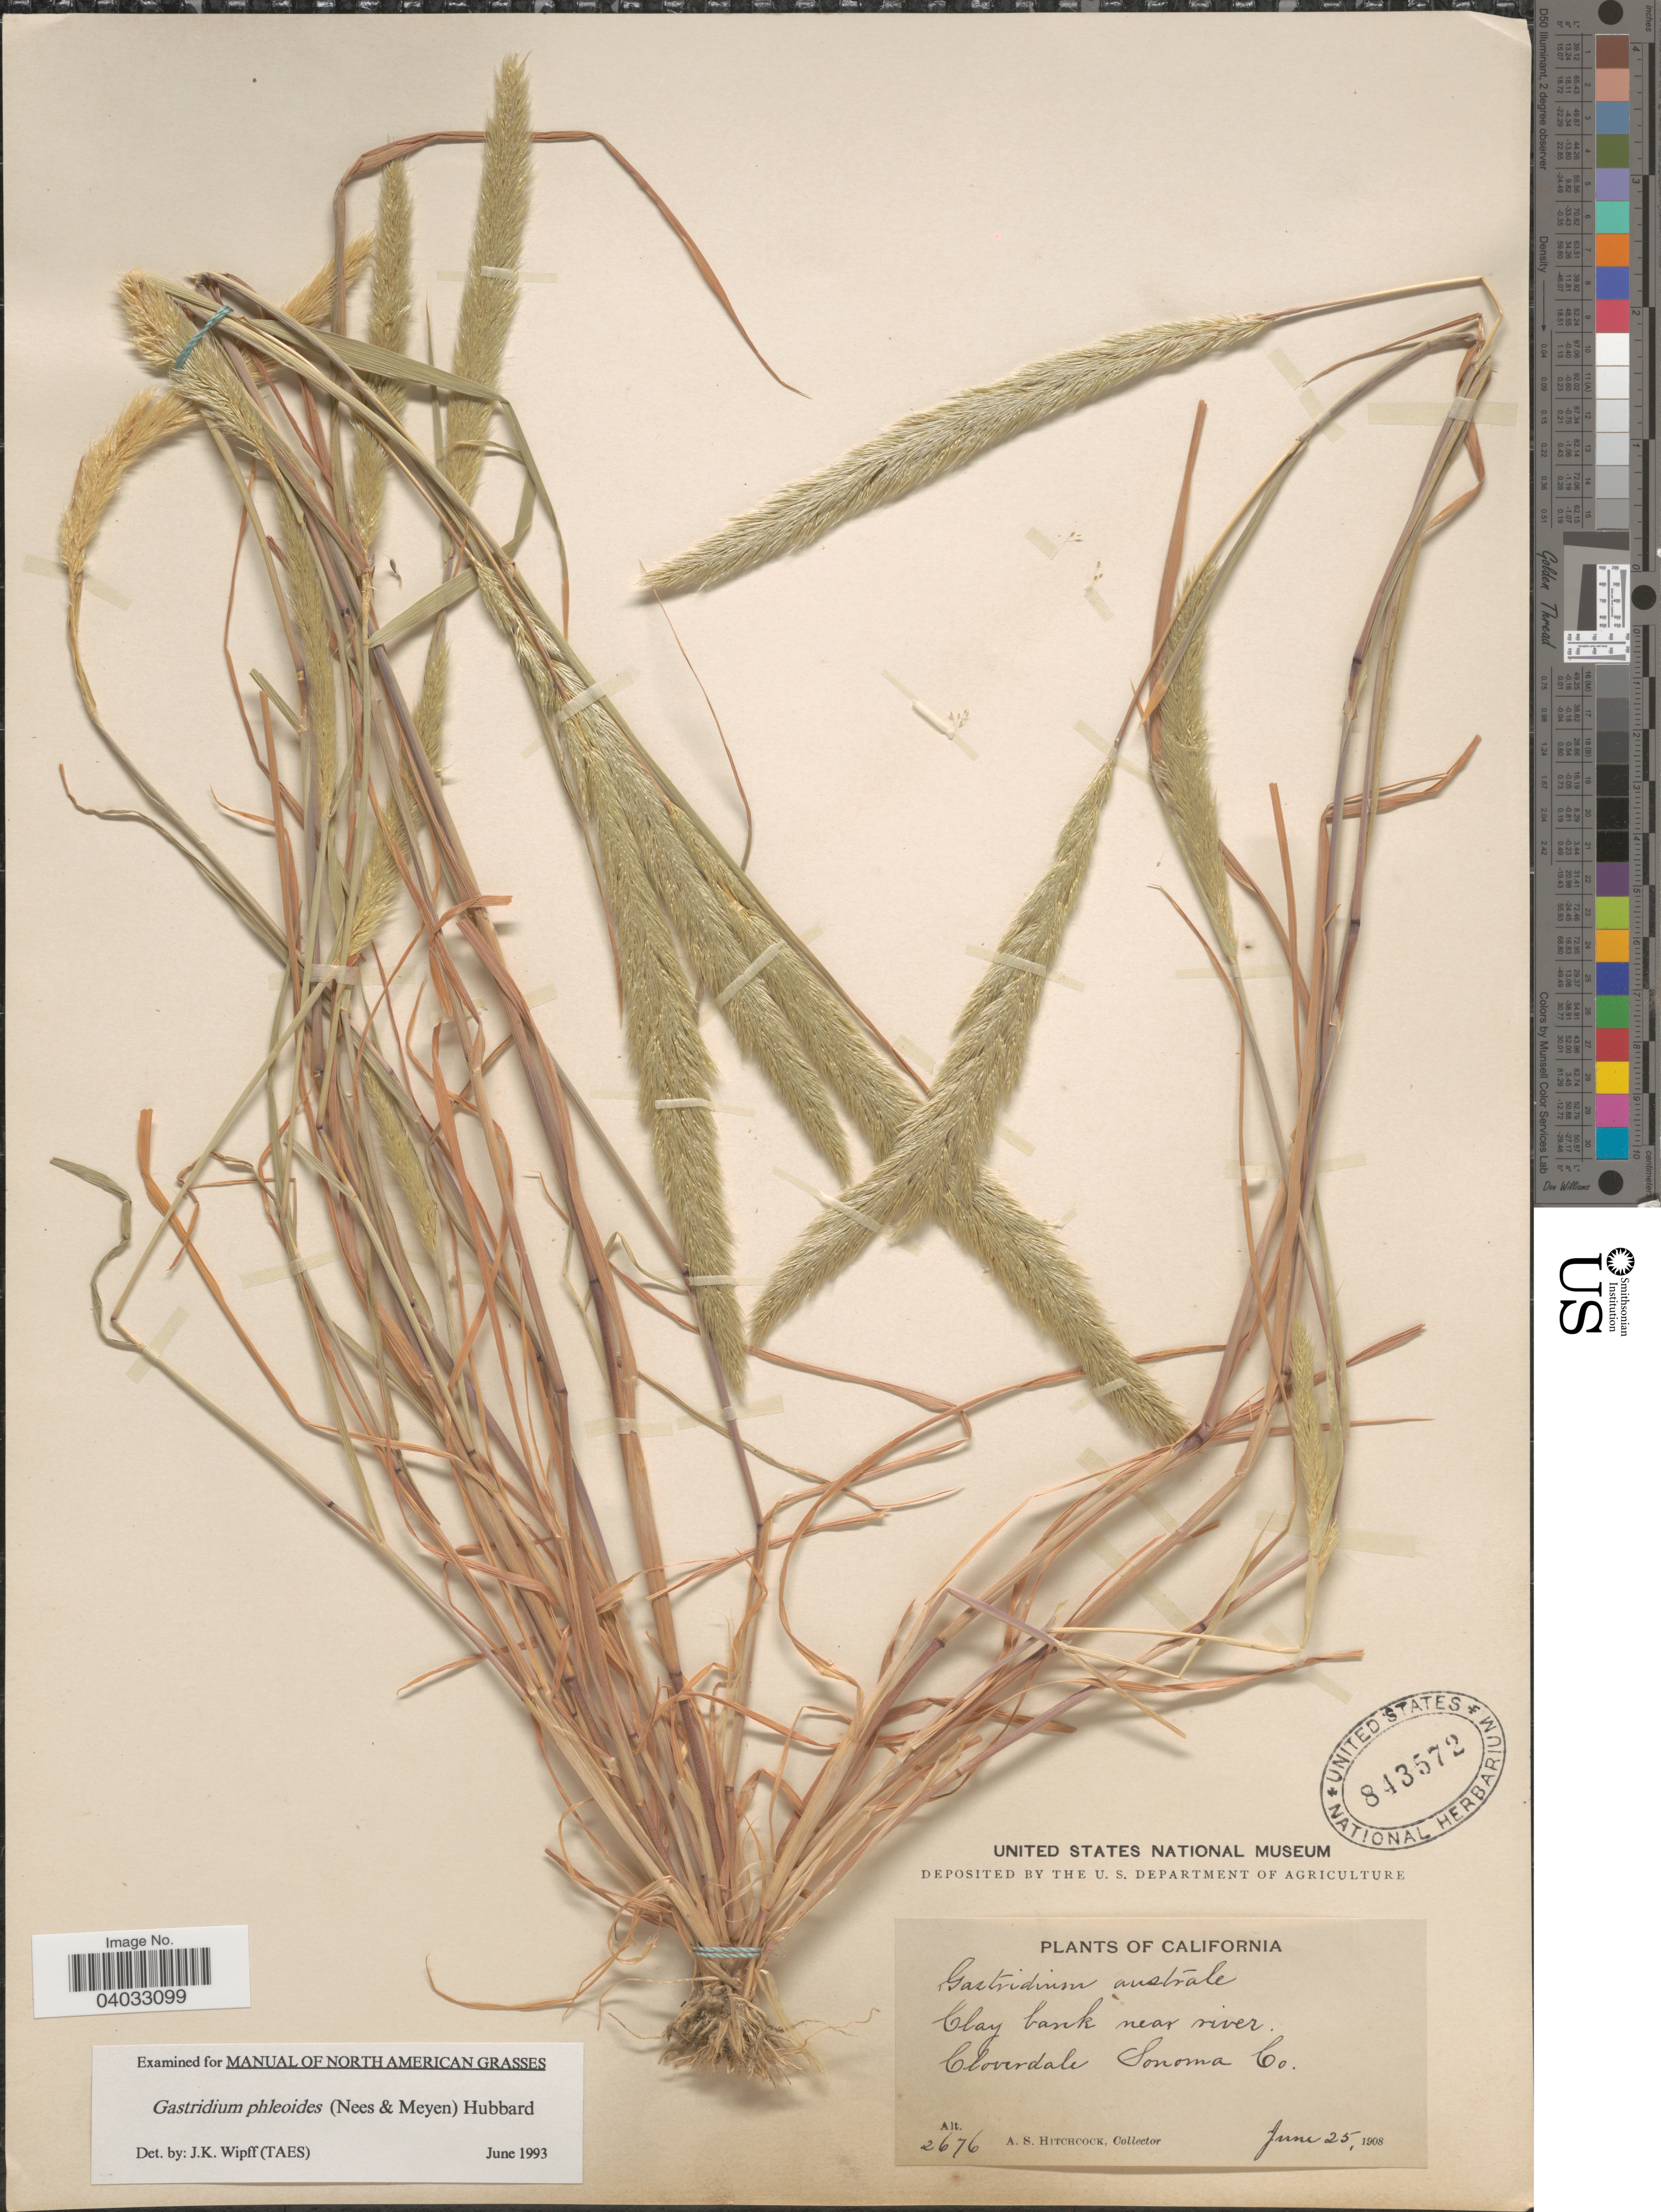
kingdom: Plantae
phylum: Tracheophyta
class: Liliopsida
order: Poales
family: Poaceae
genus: Gastridium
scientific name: Gastridium phleoides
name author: (Nees) C.E. Hubb.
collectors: A. S. Hitchcock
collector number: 2676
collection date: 1908-06-25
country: United States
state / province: California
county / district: Sonoma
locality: Cloverdale Sonoma Co.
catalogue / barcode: US 843572